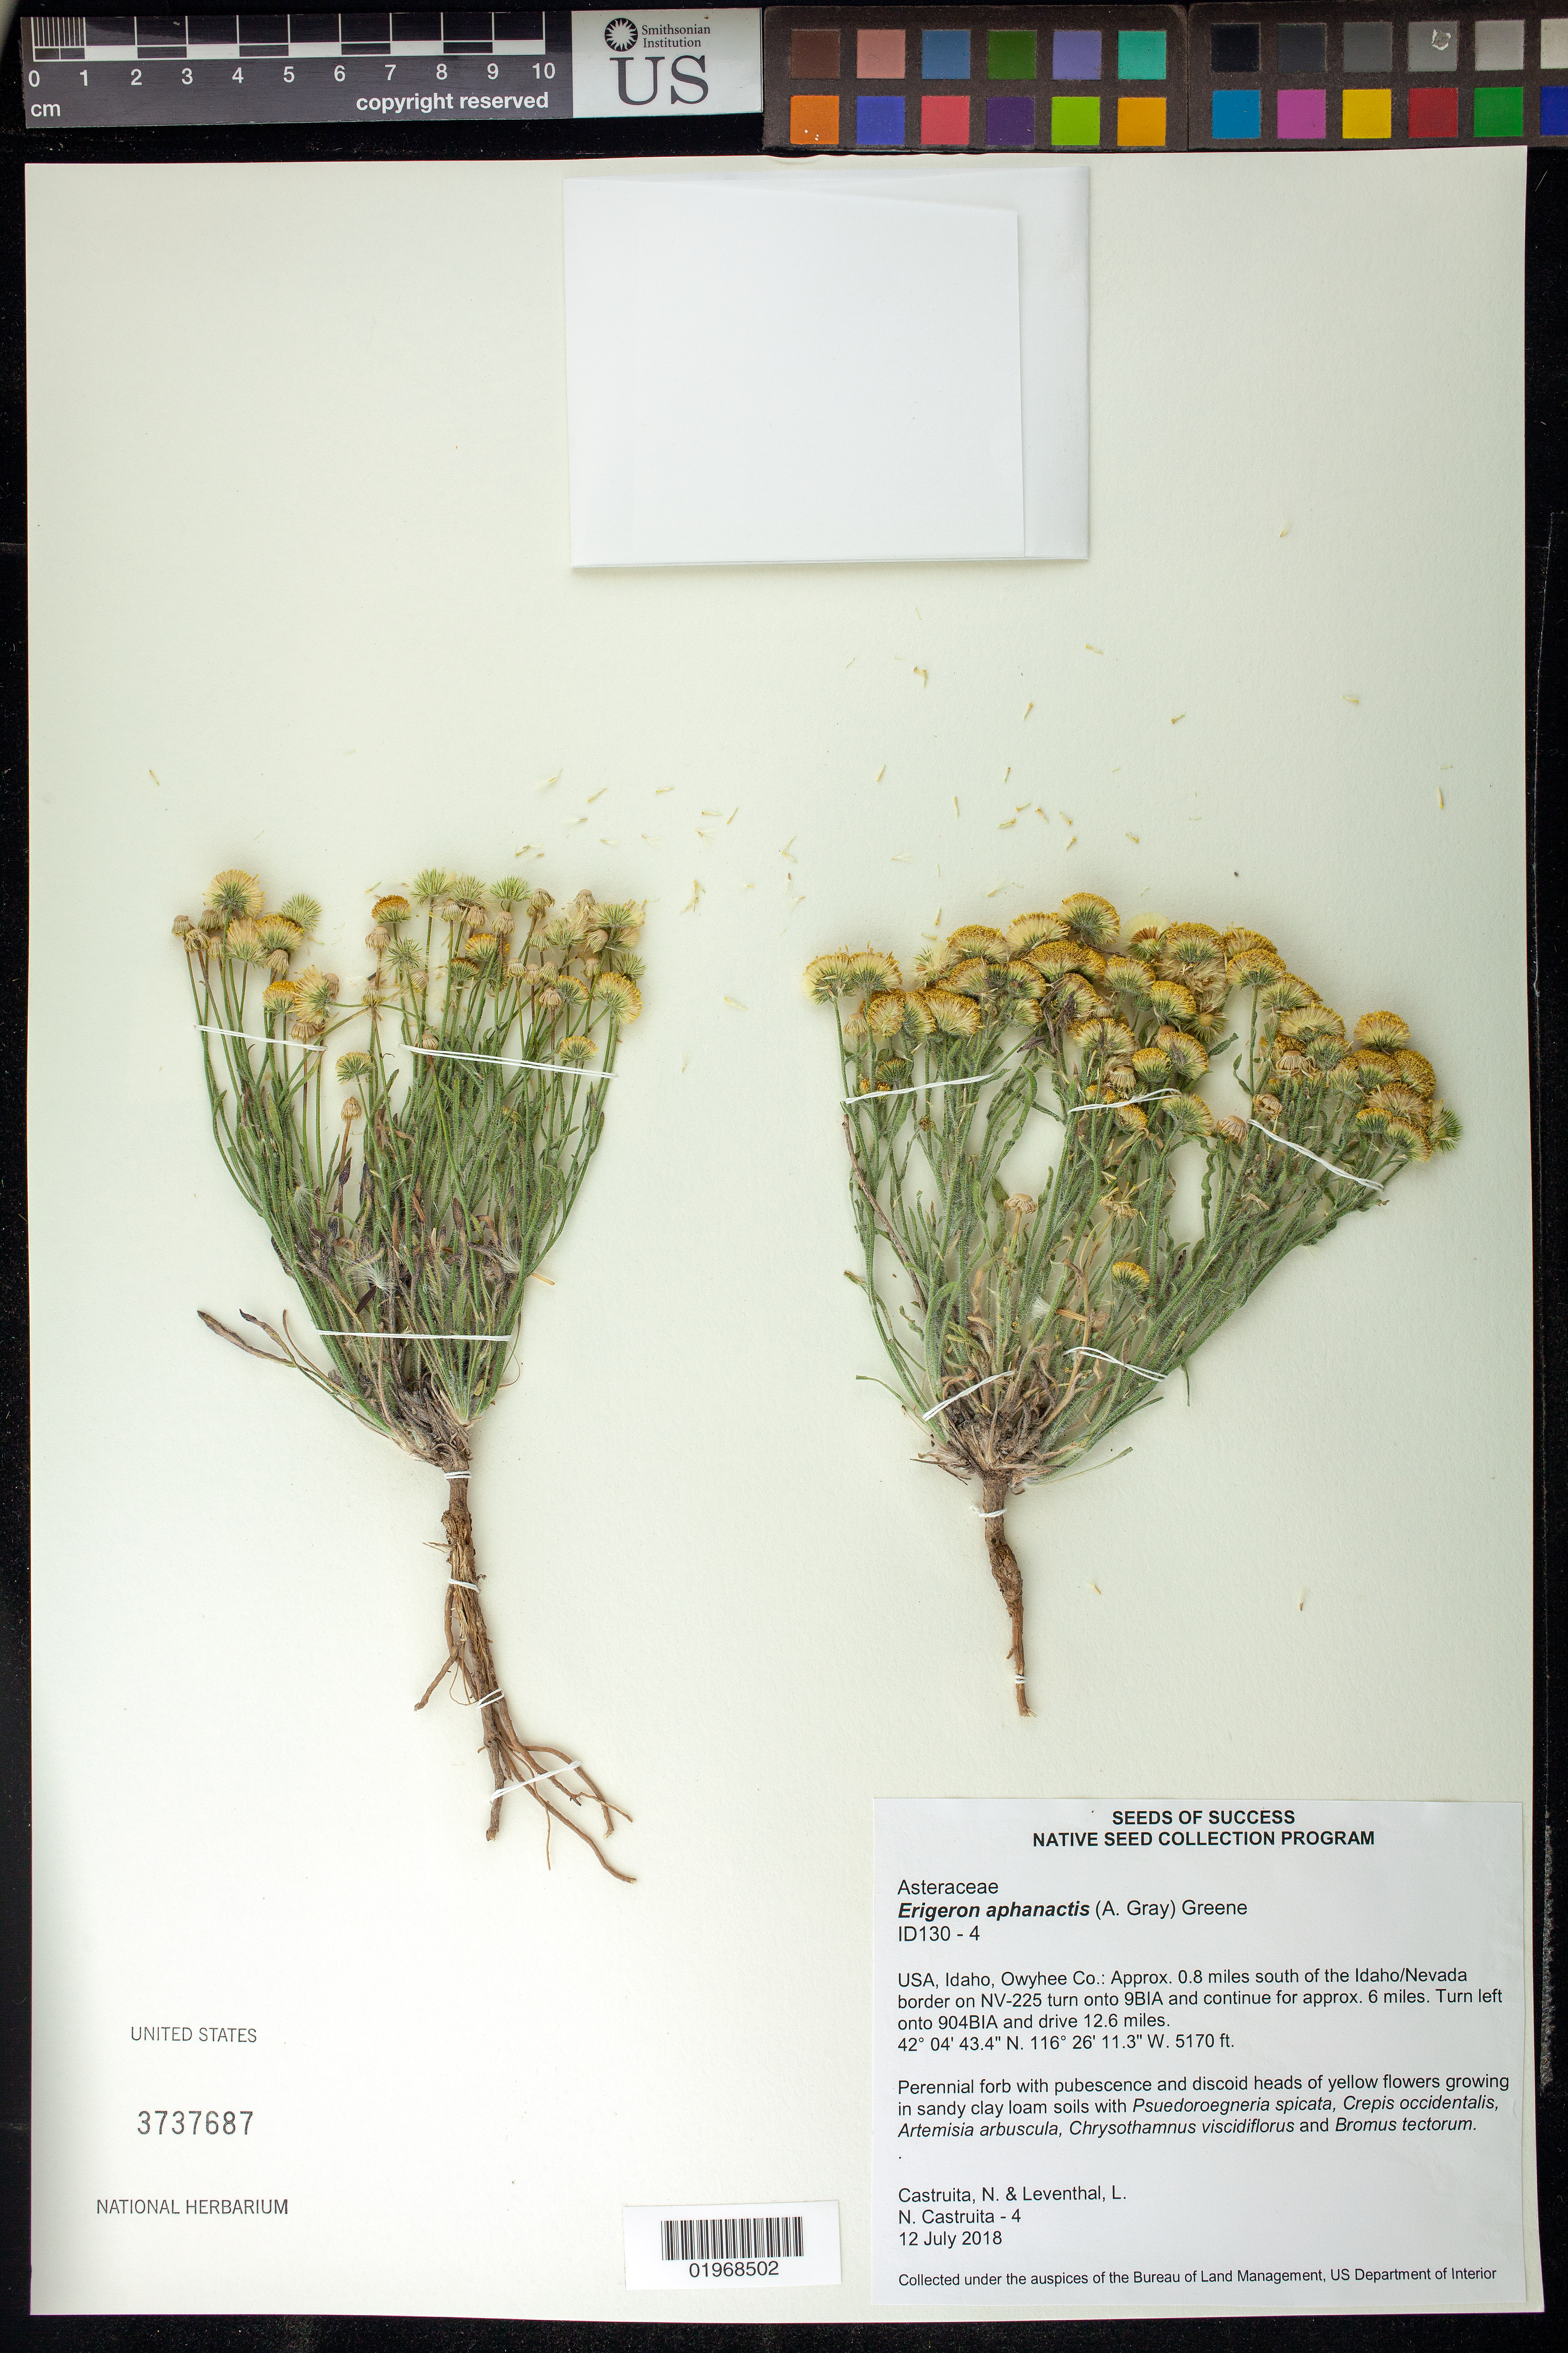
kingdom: Plantae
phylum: Tracheophyta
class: Magnoliopsida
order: Asterales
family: Asteraceae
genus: Erigeron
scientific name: Erigeron aphanactis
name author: (A. Gray) Greene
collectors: N. Castruita & L. Leventhal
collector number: ID130-4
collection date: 2018-07-12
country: United States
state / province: Idaho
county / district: Owyhee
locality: S of Idaho/Nevada border, 12.6 miles onto 904BIA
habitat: sandy clay loam soils.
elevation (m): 1576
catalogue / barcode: US 3737687